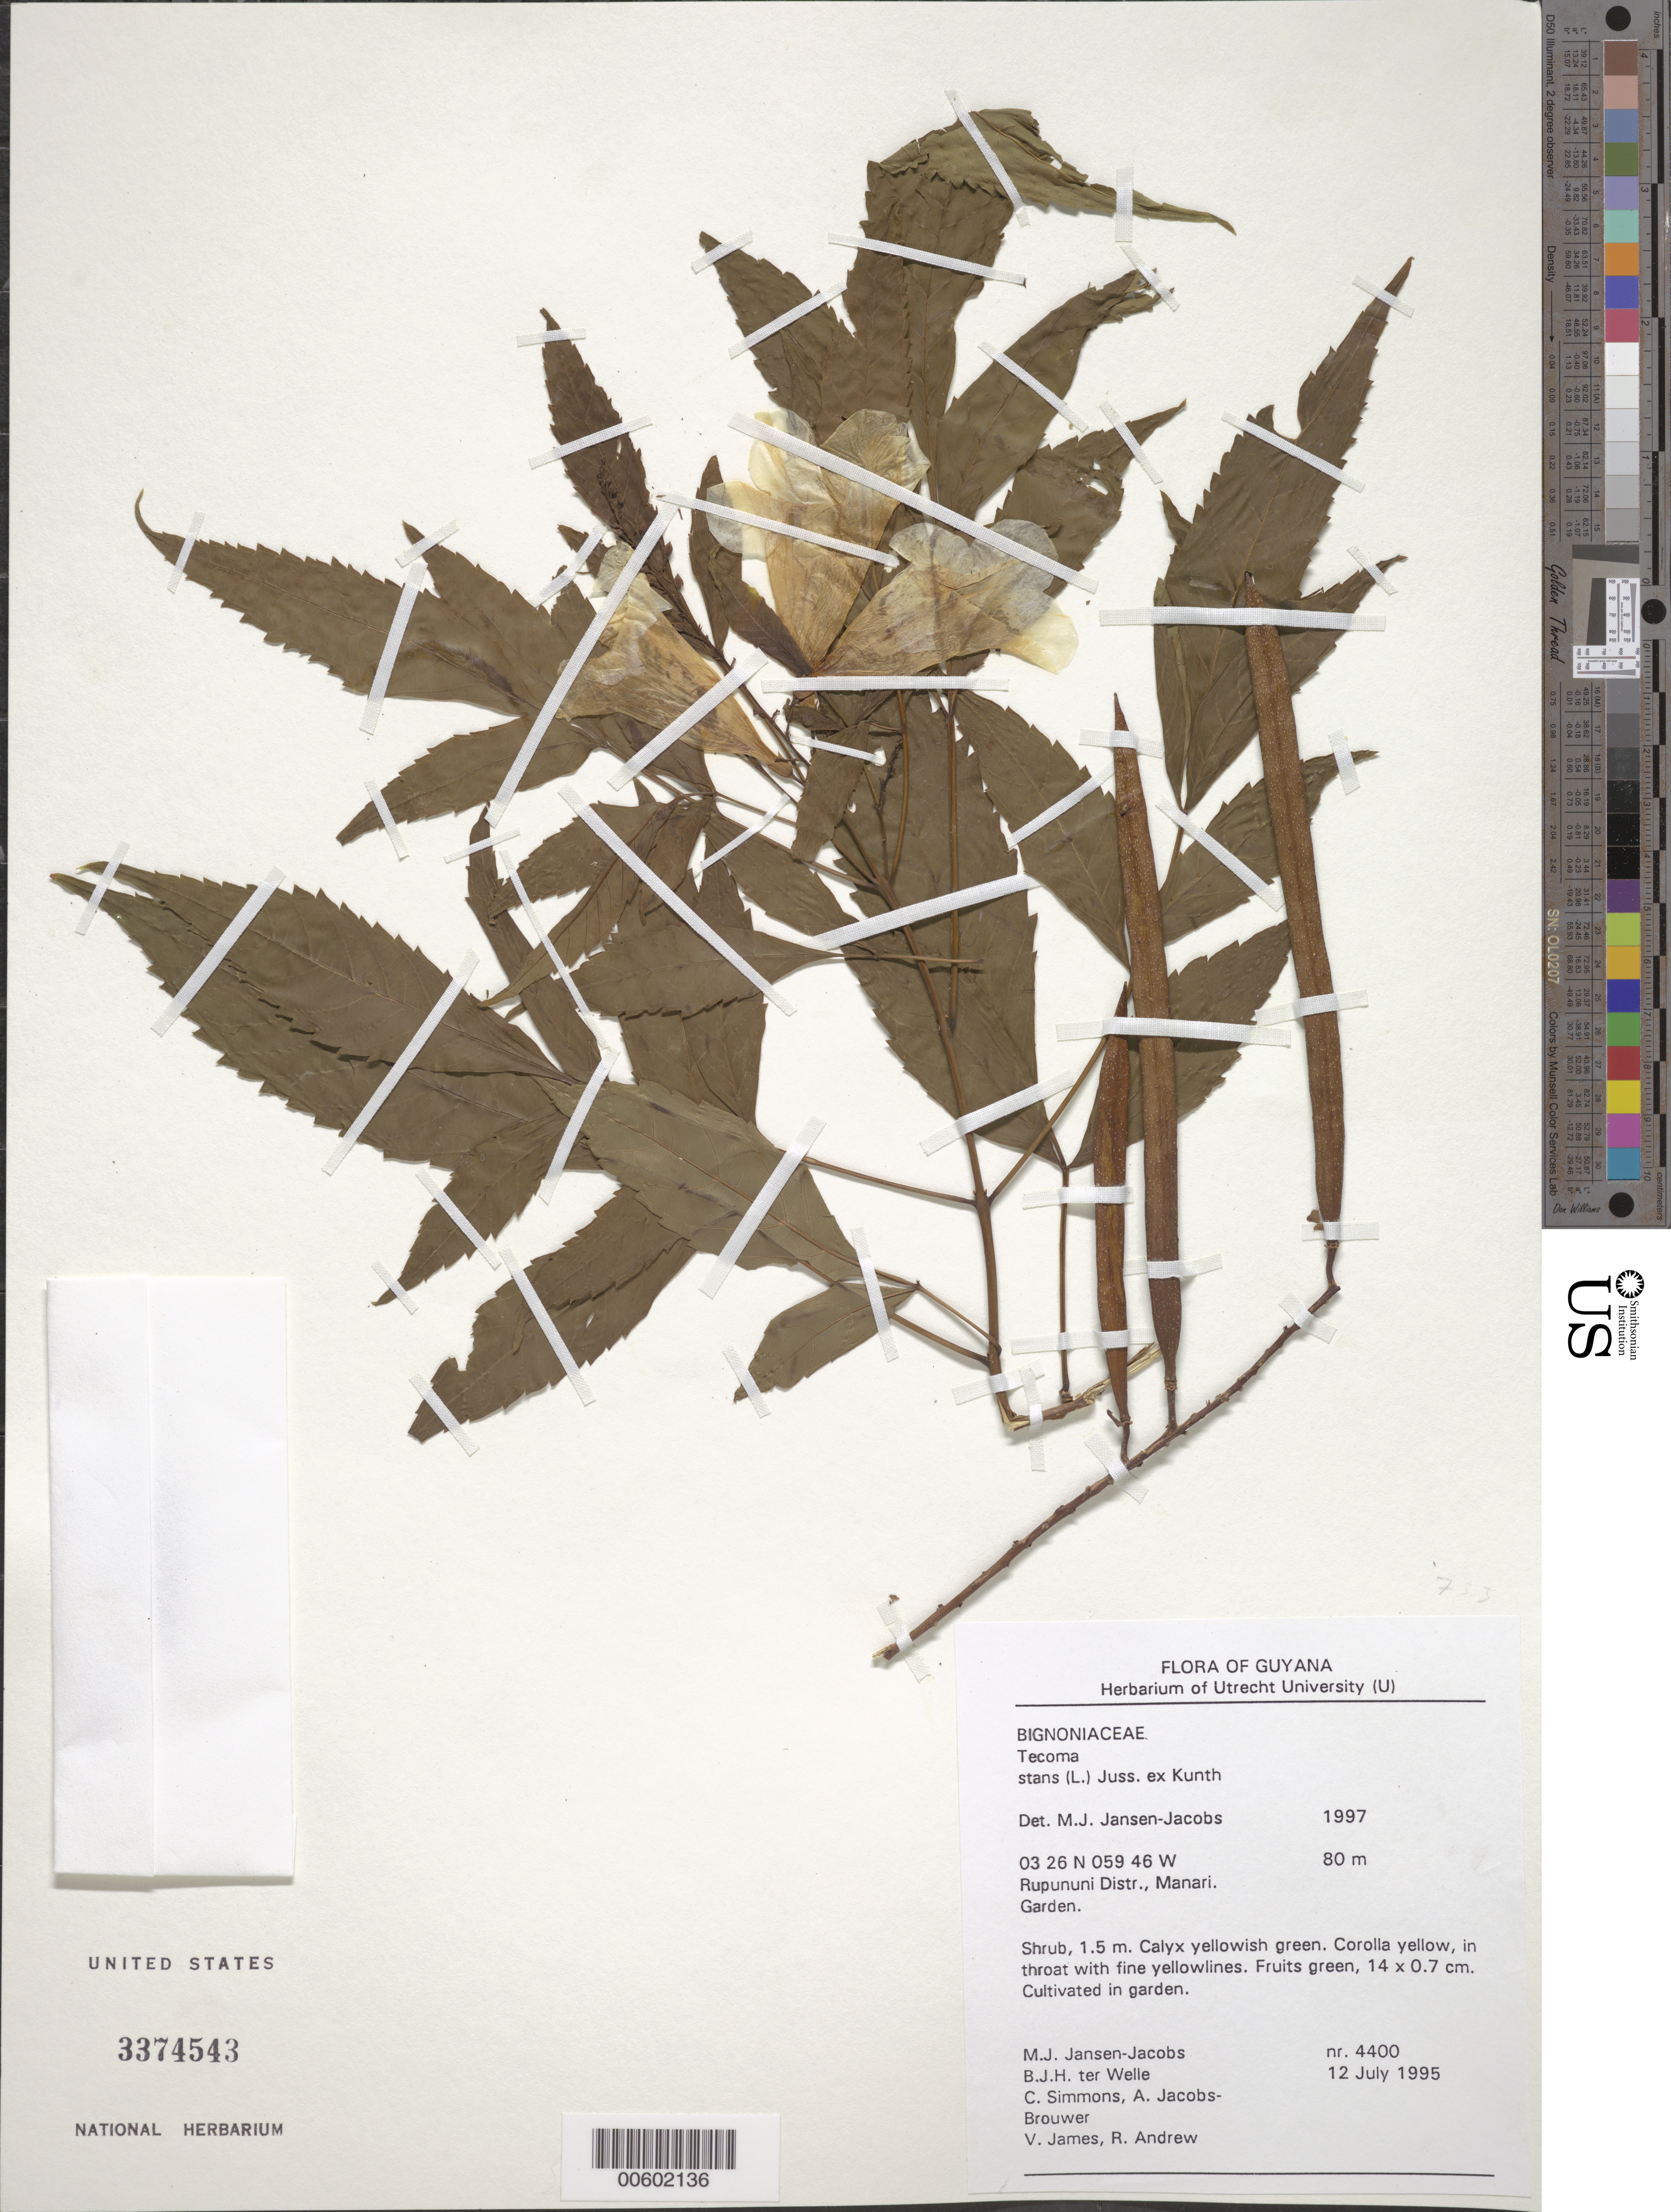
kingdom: Plantae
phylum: Tracheophyta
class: Magnoliopsida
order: Lamiales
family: Bignoniaceae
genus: Tecoma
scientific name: Tecoma stans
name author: (L.) Juss. ex Kunth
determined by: Jansen-Jacobs, M. J., (U), Nationaal Herbarium Nederland, Utrecht University branch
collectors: M. J. Jansen-Jacobs, B. Welle, C. Simmons, A. Jacobs-Brouwer, V. James & R. Andrew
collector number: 4400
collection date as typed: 12-Jul-95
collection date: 1995-07-12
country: Guyana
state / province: U. Takutu-U. Essequibo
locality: Manari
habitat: Garden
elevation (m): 80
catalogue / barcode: US 3374543